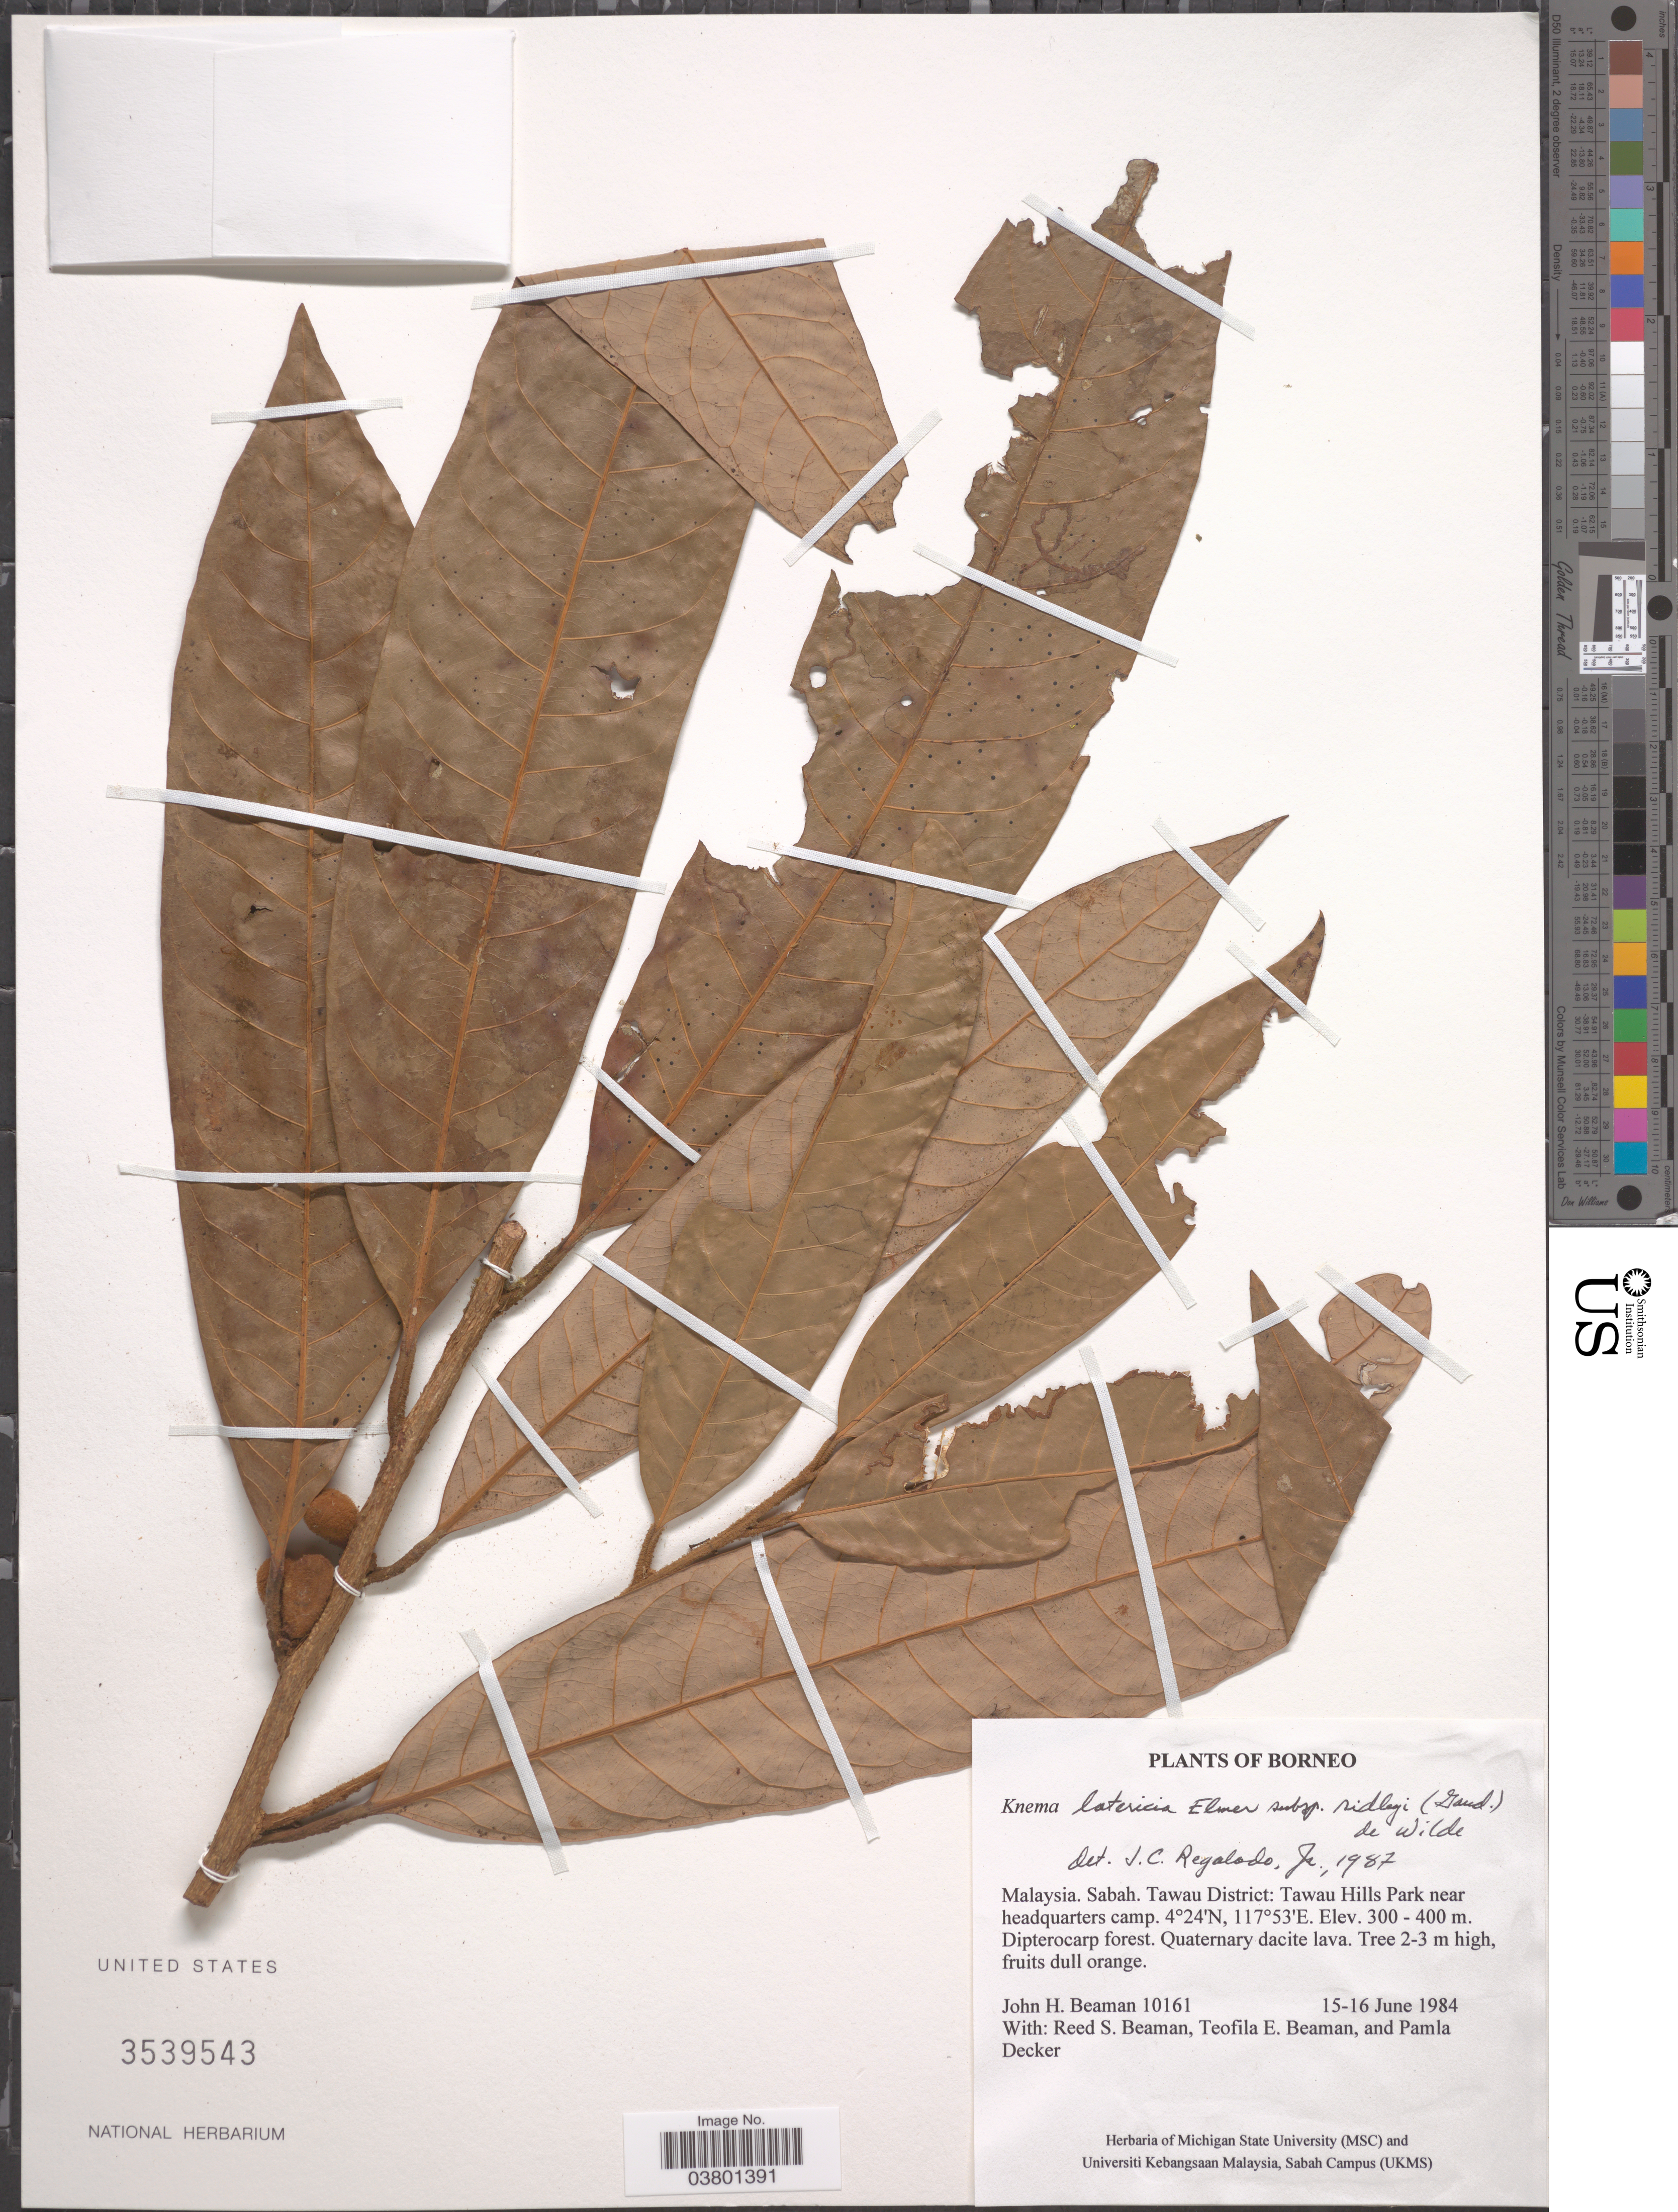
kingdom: Plantae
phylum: Tracheophyta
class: Magnoliopsida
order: Magnoliales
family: Myristicaceae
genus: Knema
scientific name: Knema latericia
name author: Elmer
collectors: J. H. Beaman, R. S. Beaman, T. E. Beaman & P. Decker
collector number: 10161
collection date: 1984-06-15/1984-06-16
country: Malaysia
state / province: Sabah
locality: Borneo. Tawau District: Tawau Hills Park near headquarters camp.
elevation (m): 300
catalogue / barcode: US 3539543